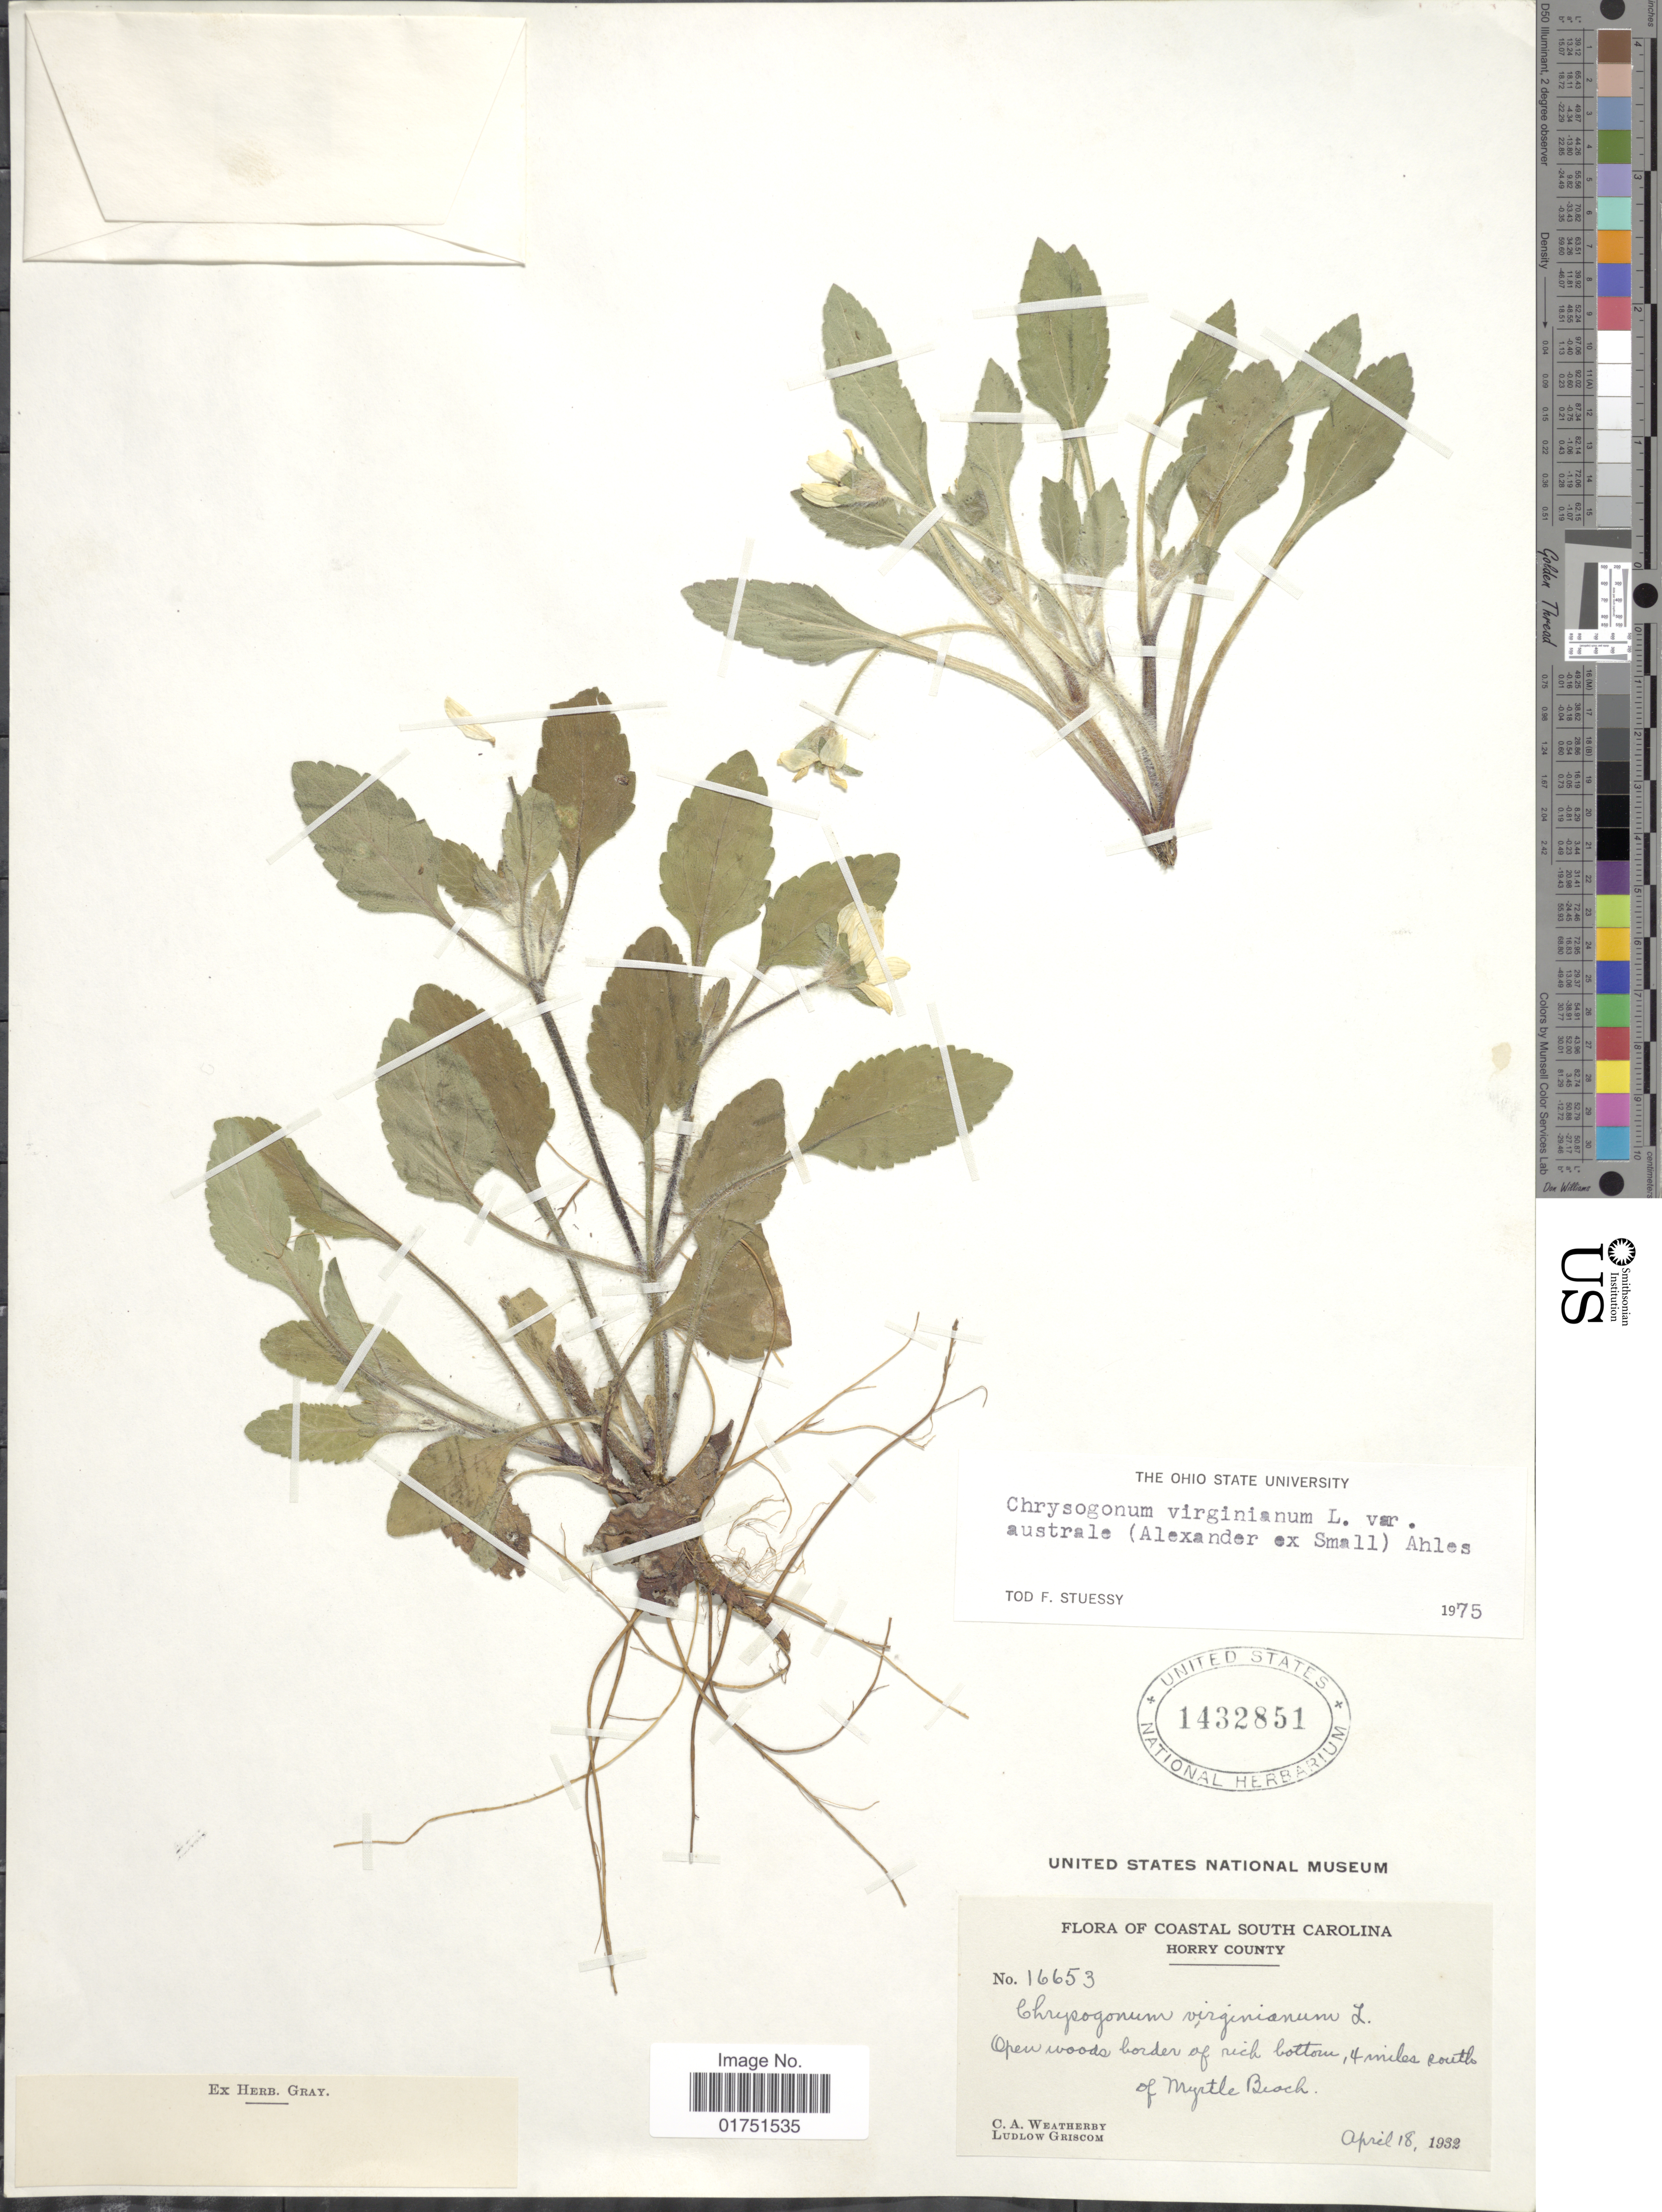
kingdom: Plantae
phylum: Tracheophyta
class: Magnoliopsida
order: Asterales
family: Asteraceae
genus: Chrysogonum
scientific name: Chrysogonum virginianum var. australe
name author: (Alexander ex Small) Ahles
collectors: C. A. Weatherby & L. Griscom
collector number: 16653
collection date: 1932-04-18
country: United States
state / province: South Carolina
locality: Coastal South Carolina. Horry County. Open woods border of rich bottom, 4 miles south of Myrte Beach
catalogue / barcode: US 1432851